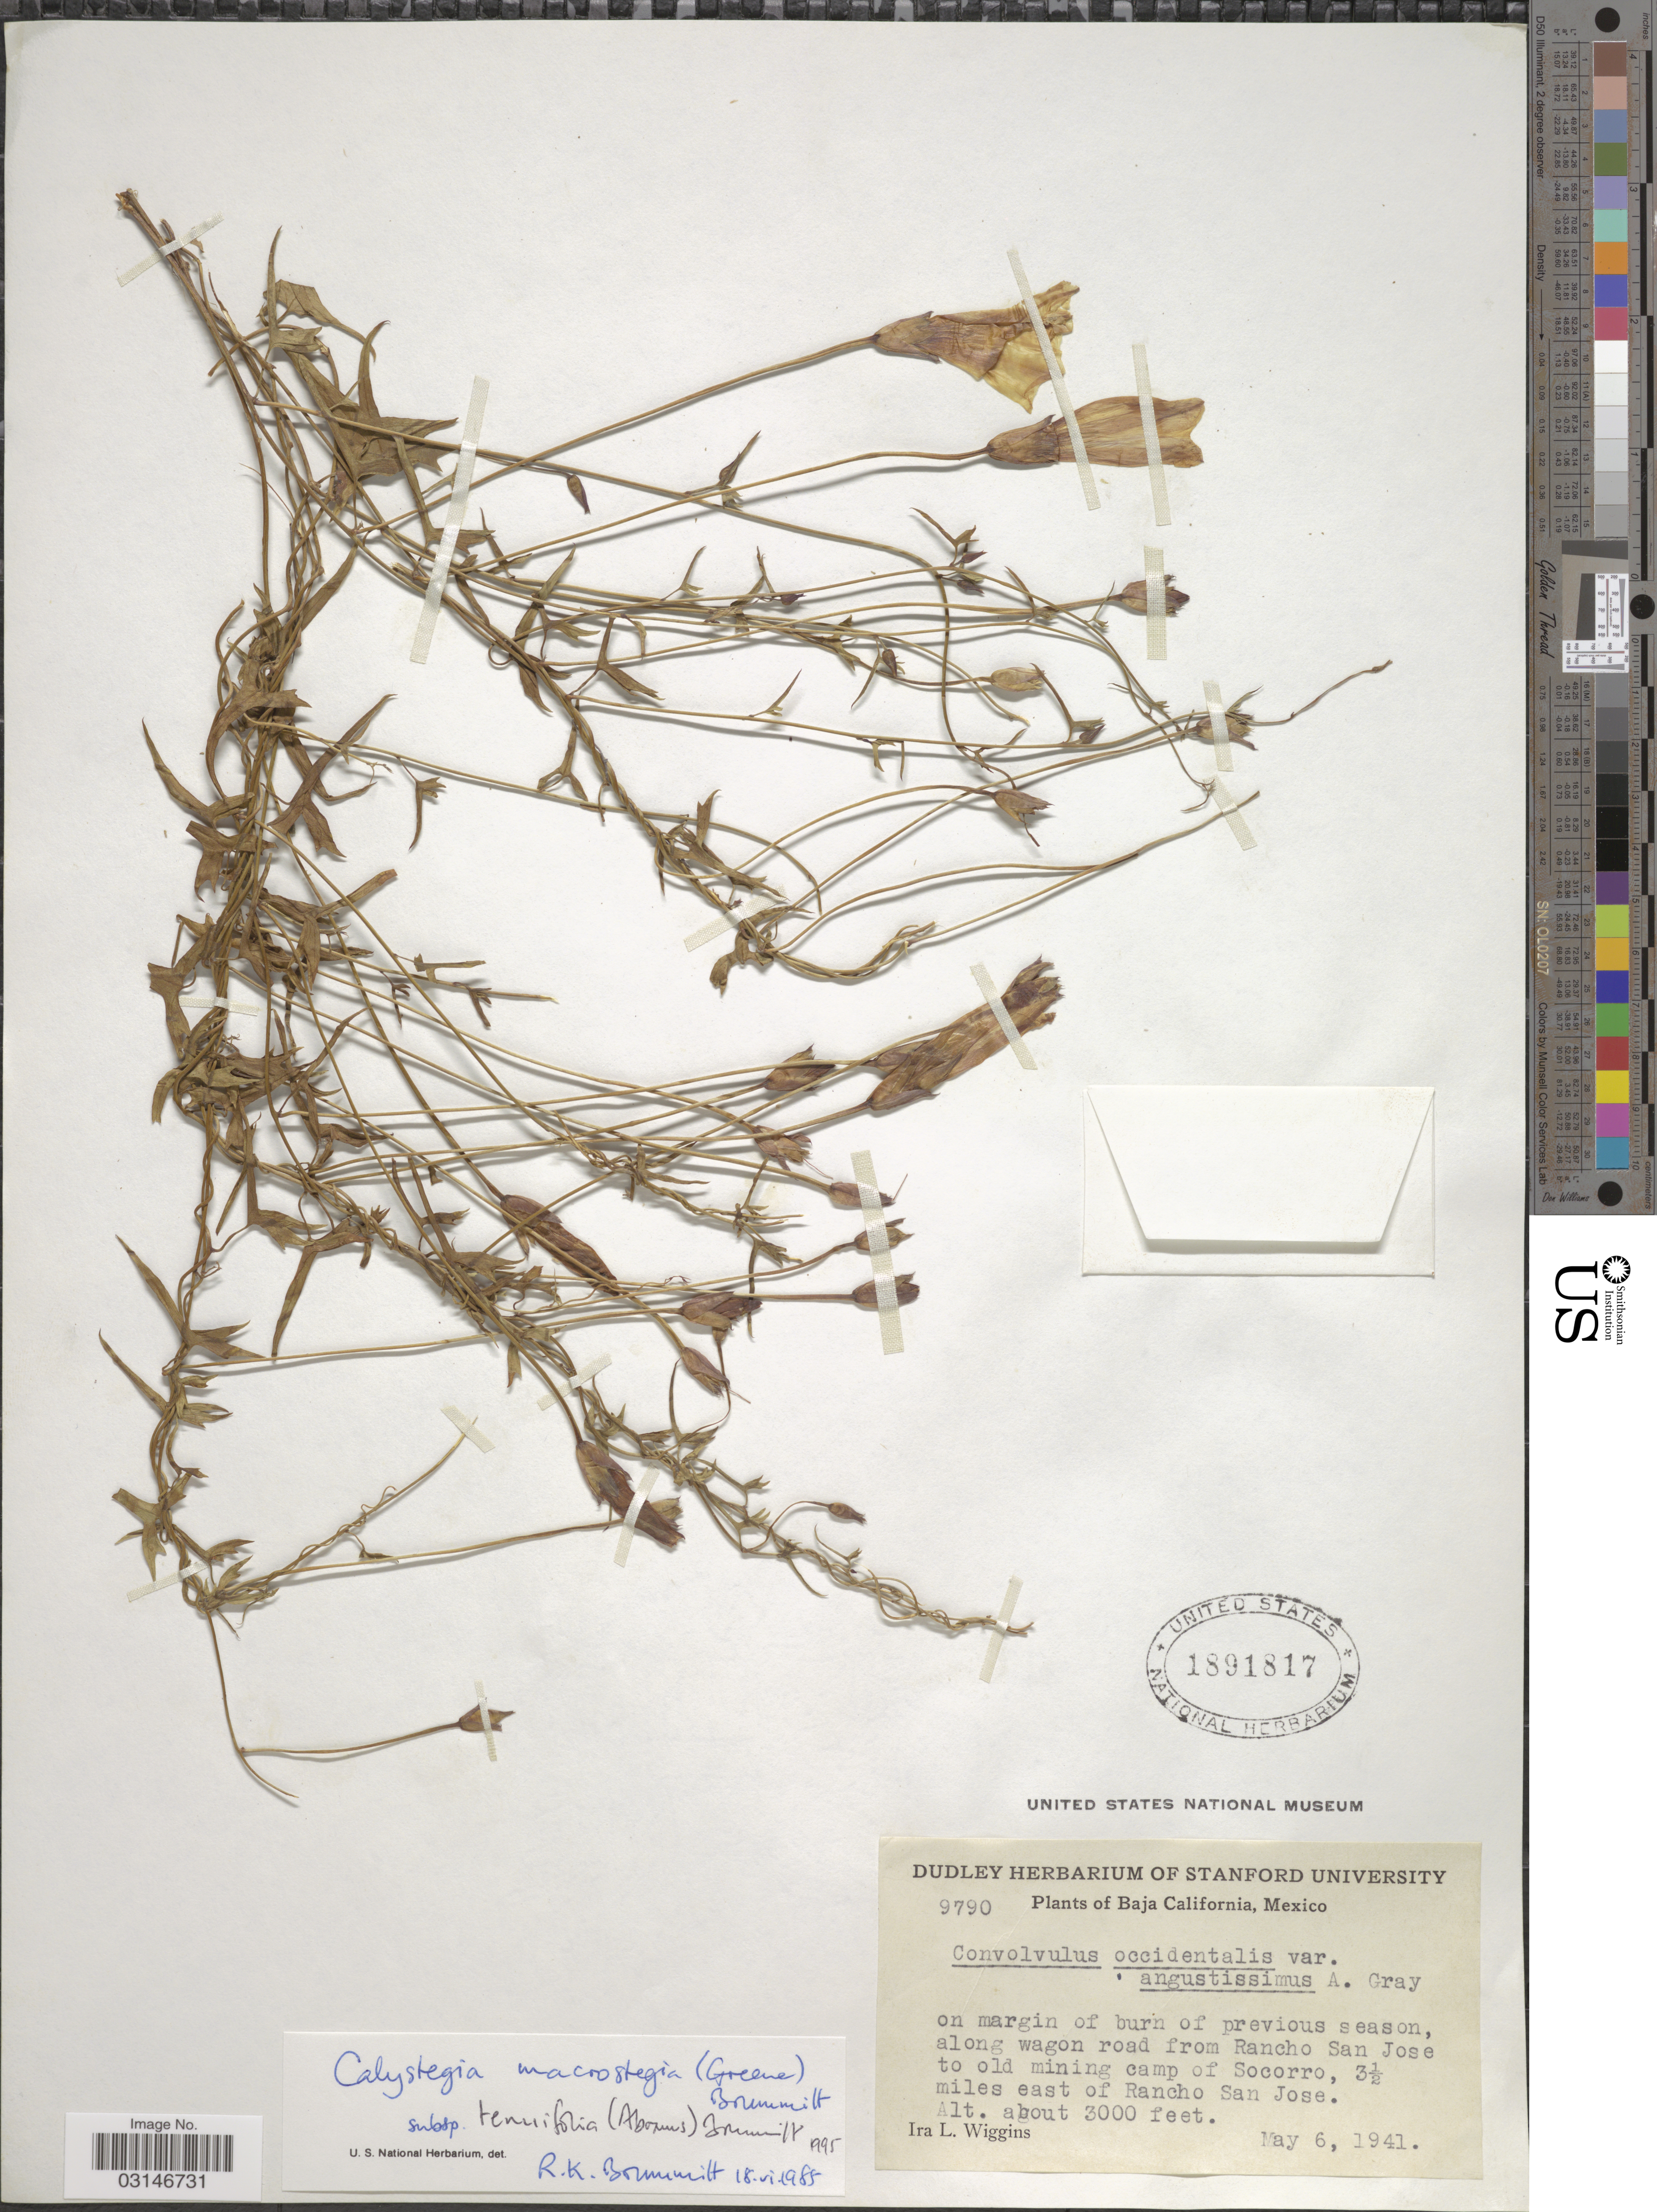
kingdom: Plantae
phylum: Tracheophyta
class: Magnoliopsida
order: Solanales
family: Convolvulaceae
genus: Calystegia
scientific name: Calystegia macrostegia subsp. tenuifolia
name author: (Abrams) Brummitt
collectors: I. L. Wiggins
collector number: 9790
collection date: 1941-05-06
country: Mexico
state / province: Baja California Norte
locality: Along wagon road from Rancho San Jose to old mining camp of Socorro, 3½ miles east of Rancho San Jose.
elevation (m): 914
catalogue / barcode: US 1891817